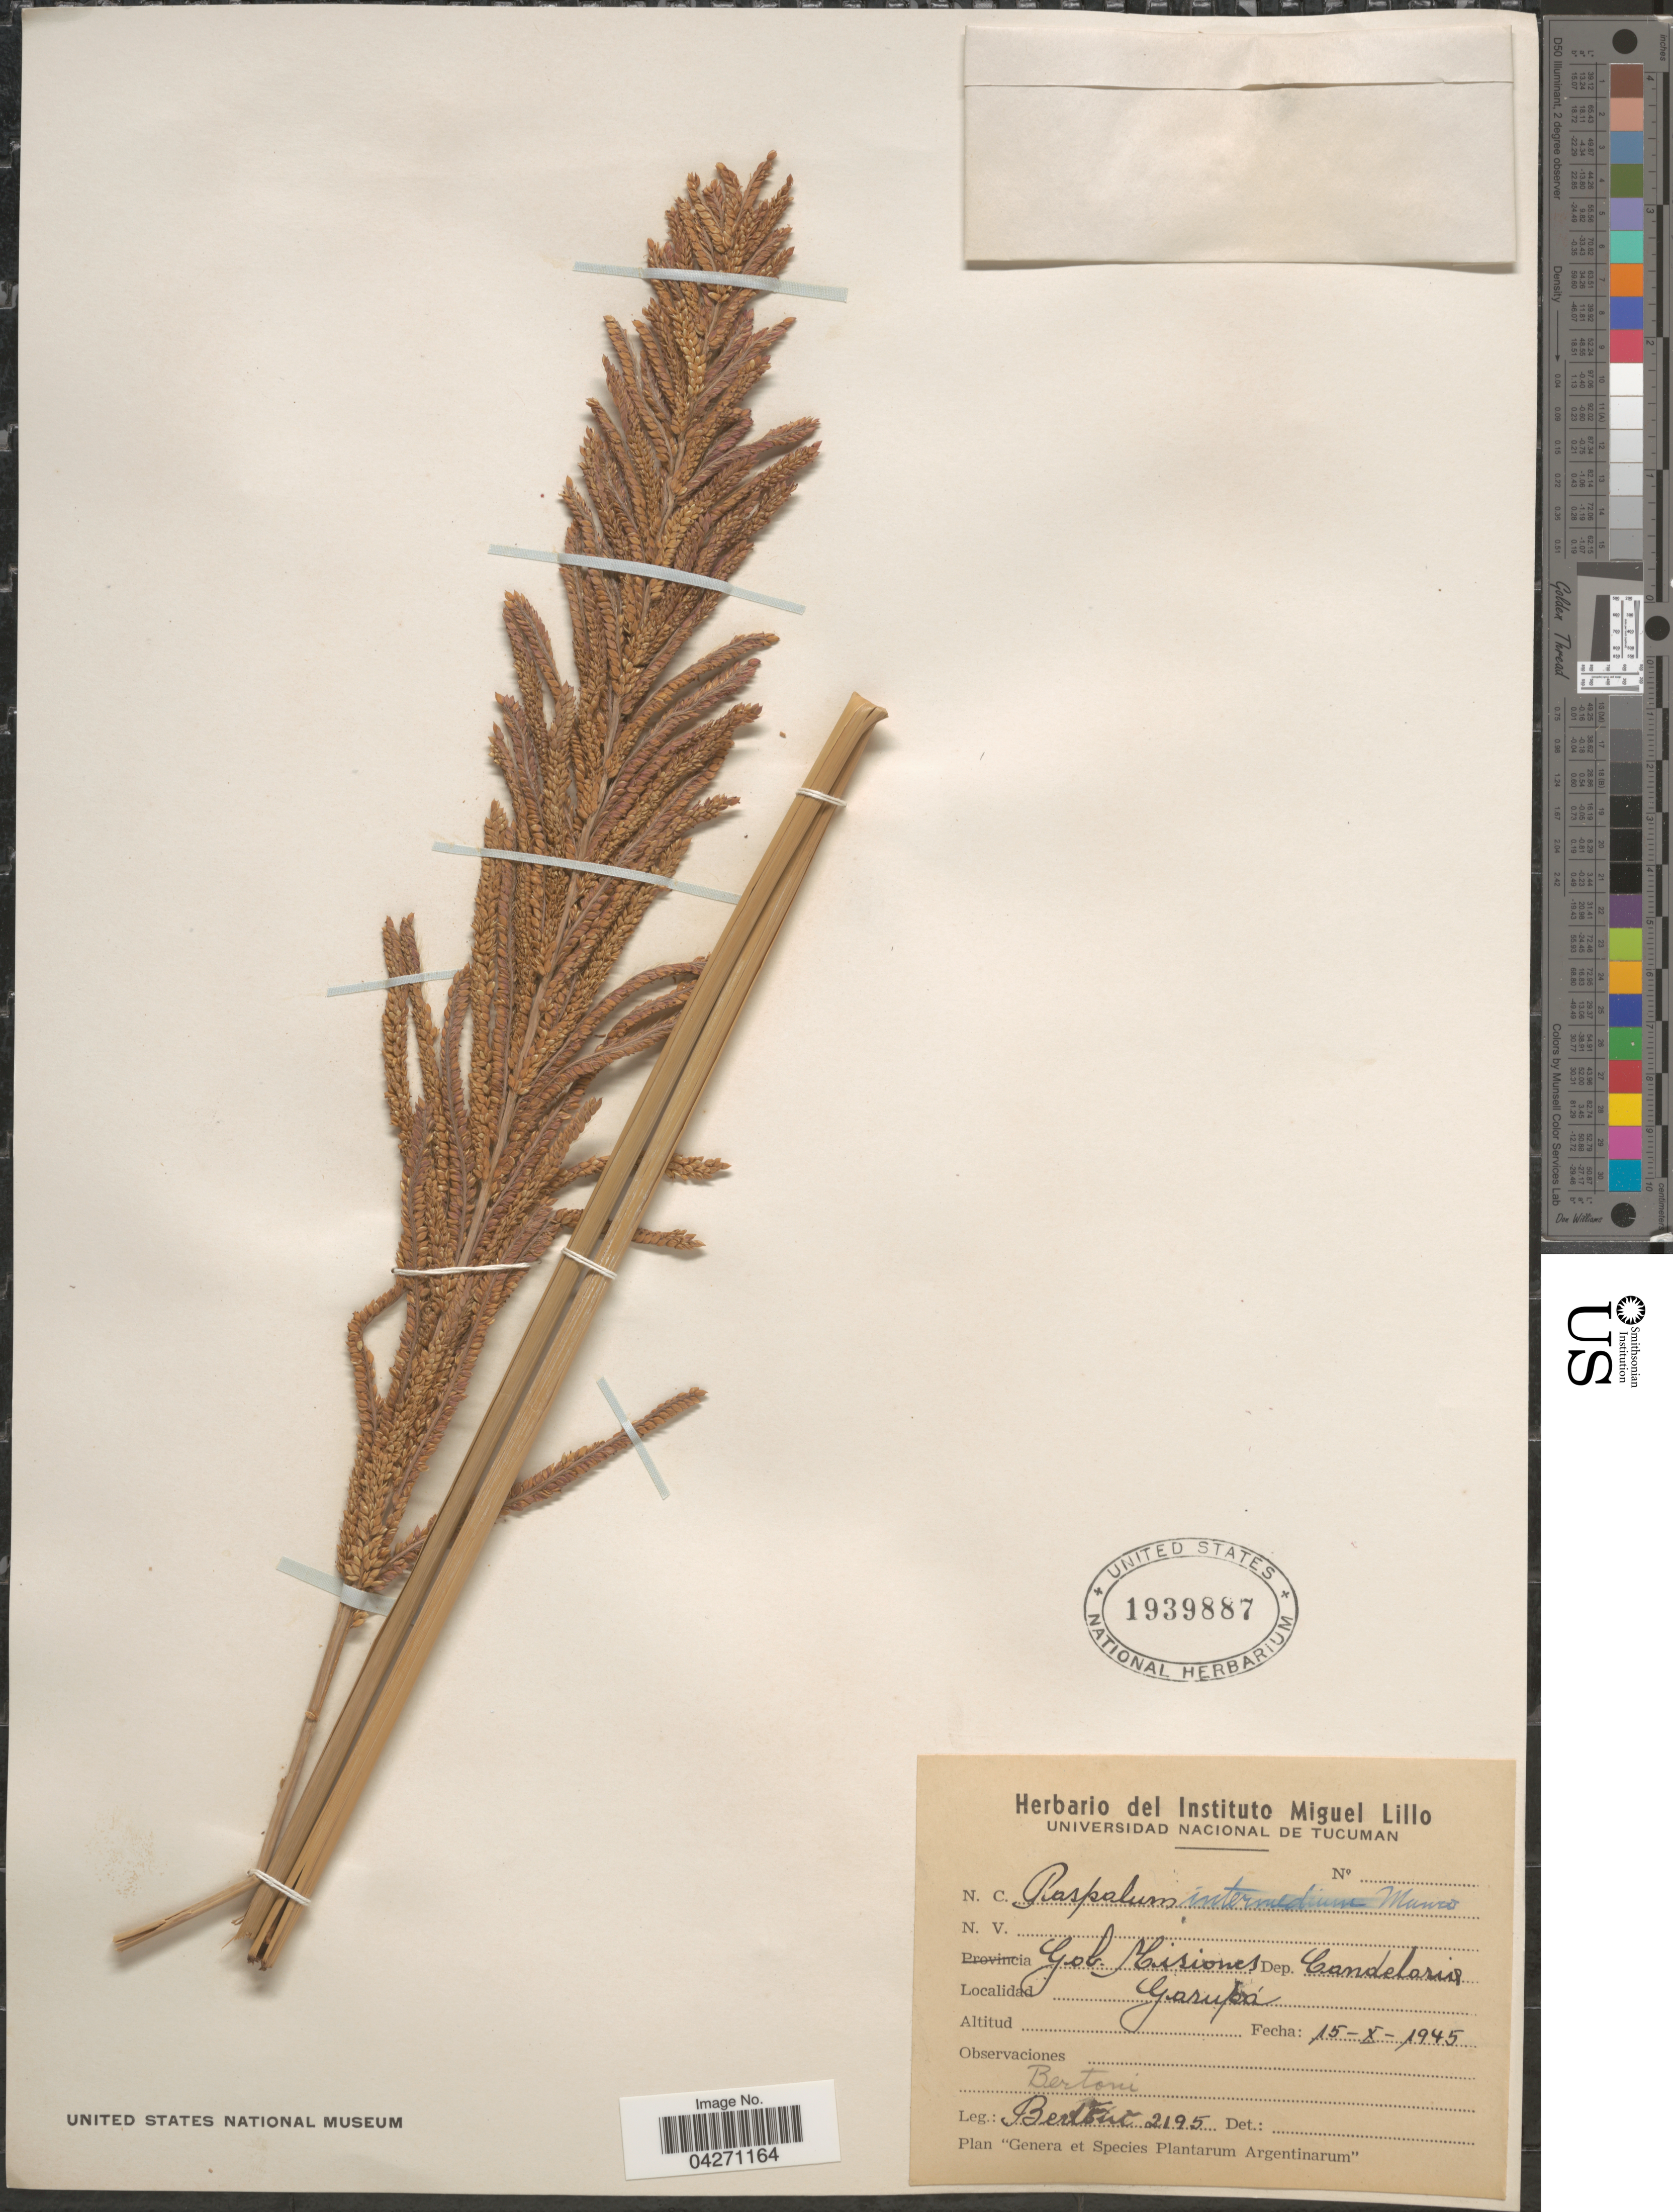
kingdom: Plantae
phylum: Tracheophyta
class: Liliopsida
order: Poales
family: Poaceae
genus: Paspalum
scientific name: Paspalum intermedium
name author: Munro ex Morong & Britton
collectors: -- Bertoni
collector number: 2195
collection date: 1945-10-15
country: Argentina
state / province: Misiones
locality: Gob. Misiones. Dep. Candelaria. Garupá.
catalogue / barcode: US 1939887